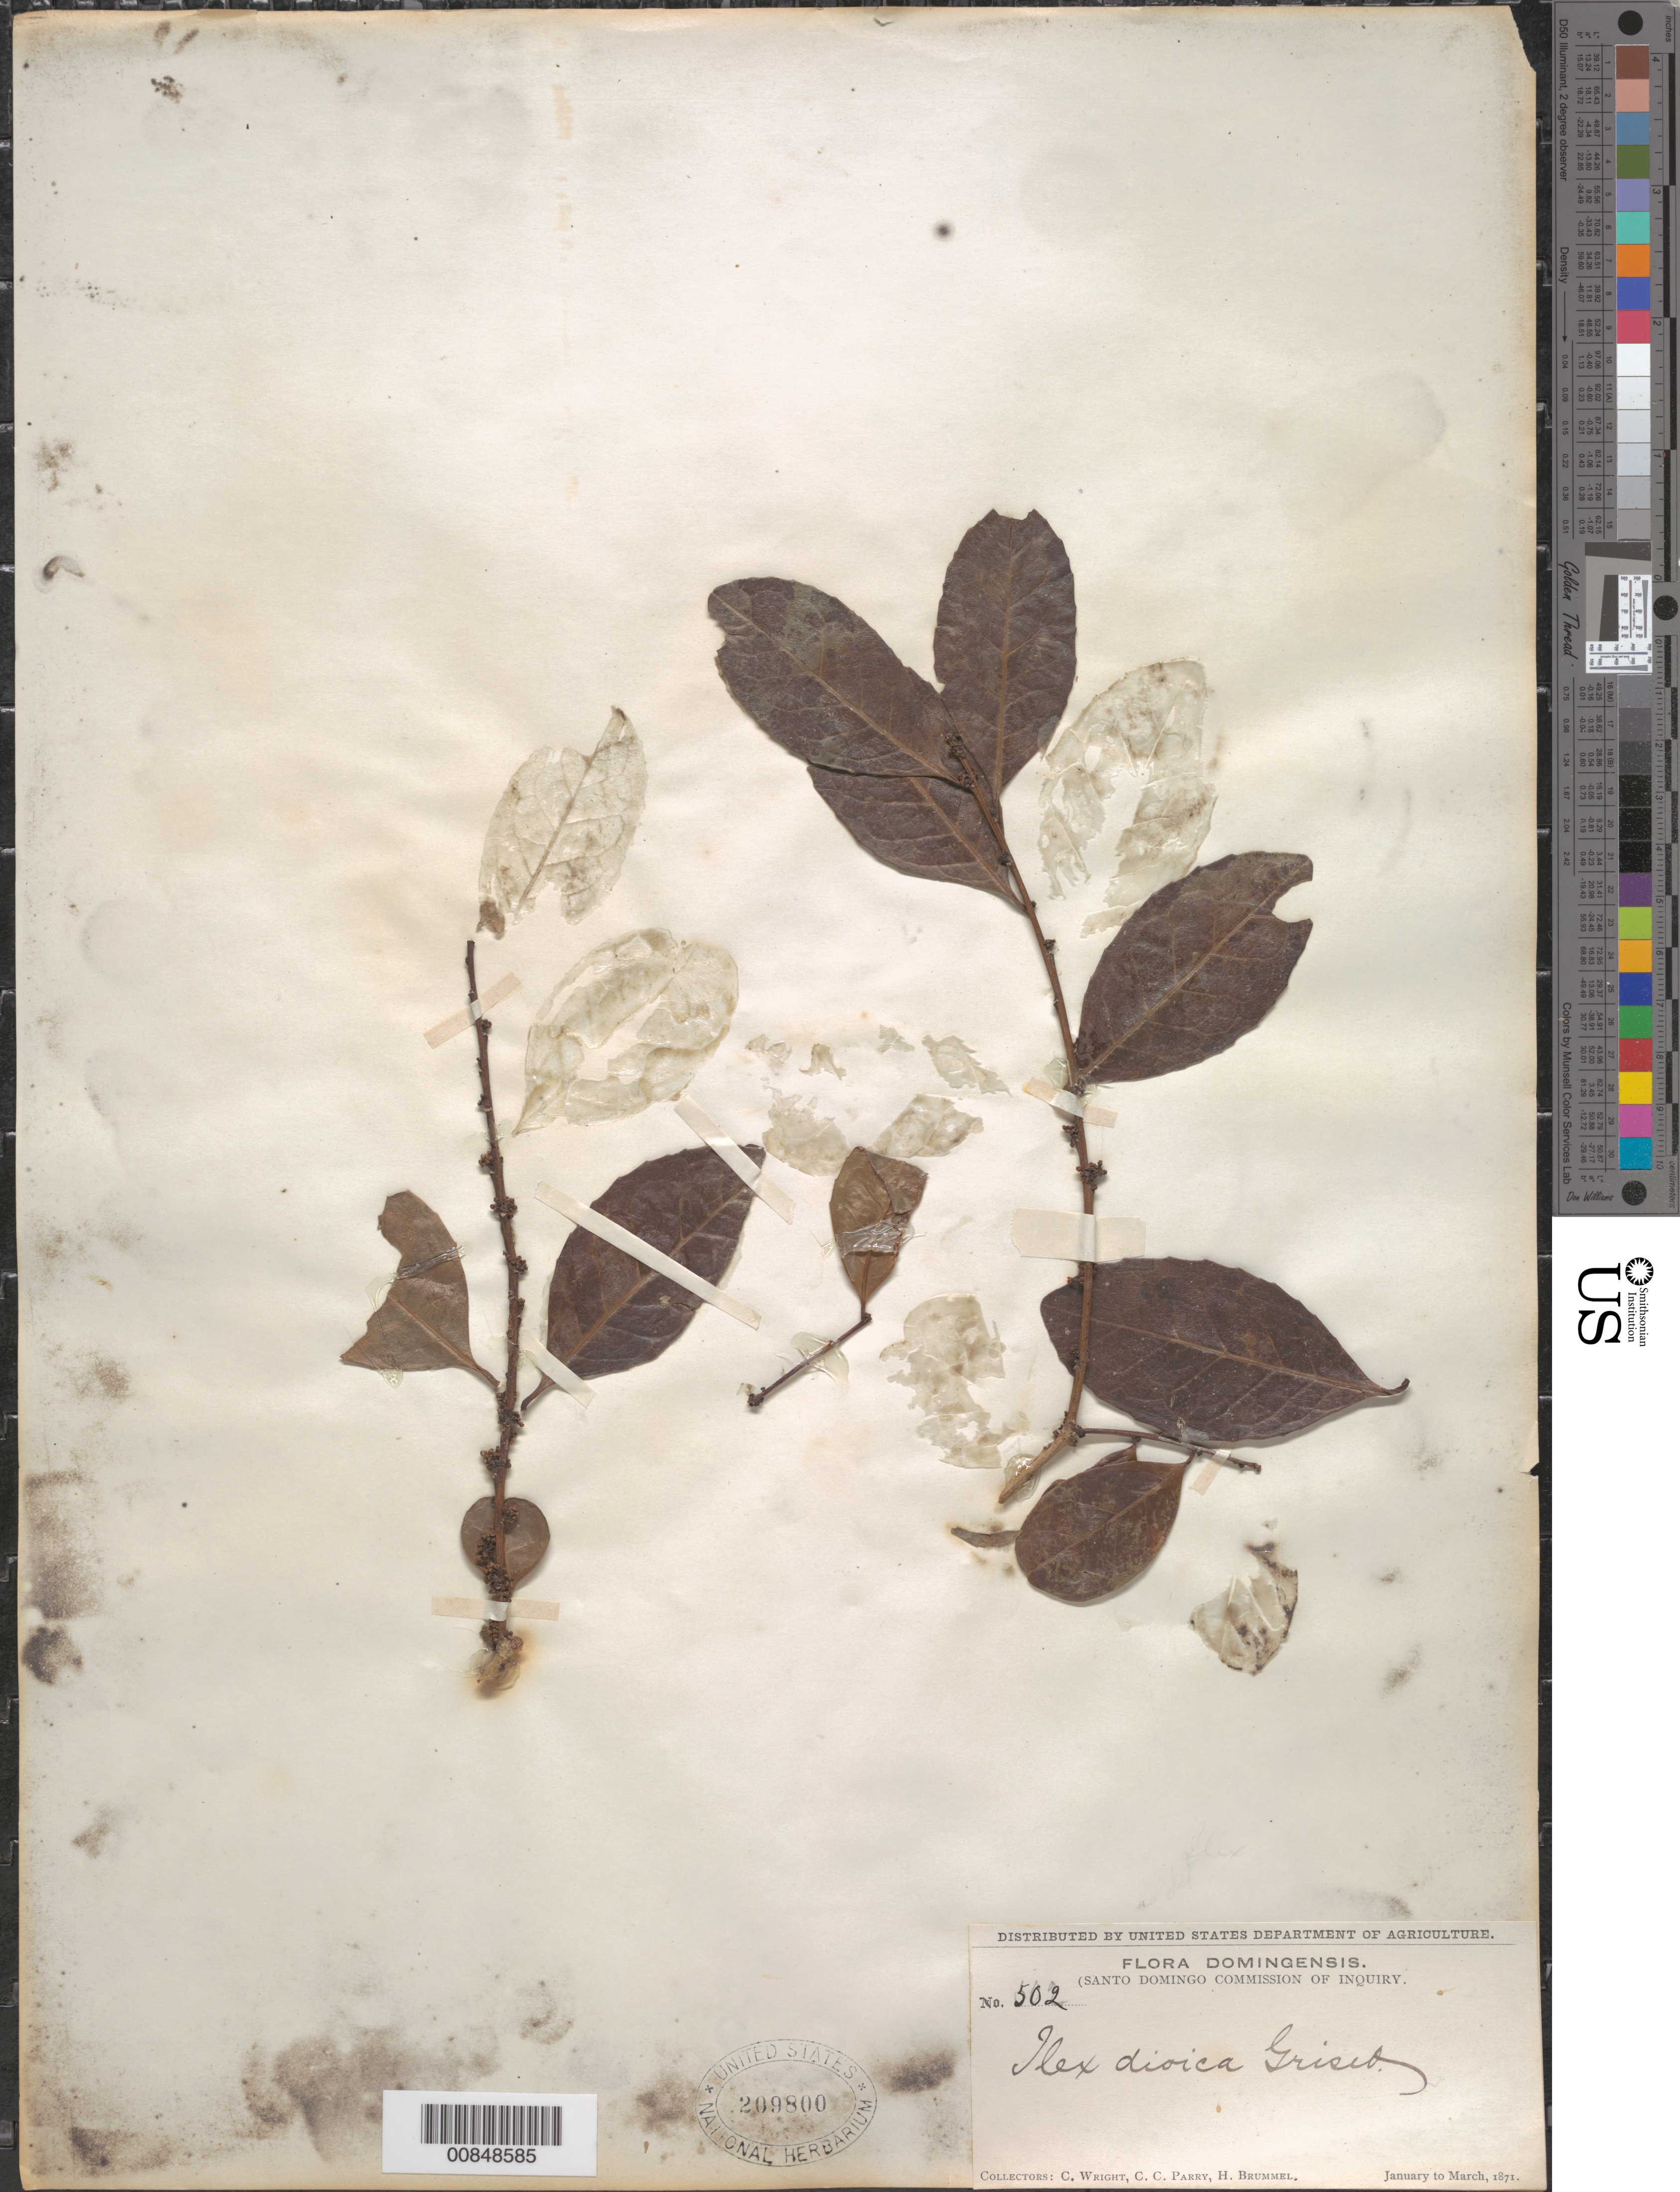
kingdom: Plantae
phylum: Tracheophyta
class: Magnoliopsida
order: Aquifoliales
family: Aquifoliaceae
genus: Ilex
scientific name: Ilex krugiana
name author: Loes.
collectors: C. Wright, C. C. Parry & H. Brummel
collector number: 502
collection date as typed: Jan 1871 to -- Mar 1871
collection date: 1871-01/1871-03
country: Dominican Republic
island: Hispaniola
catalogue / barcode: US 209800